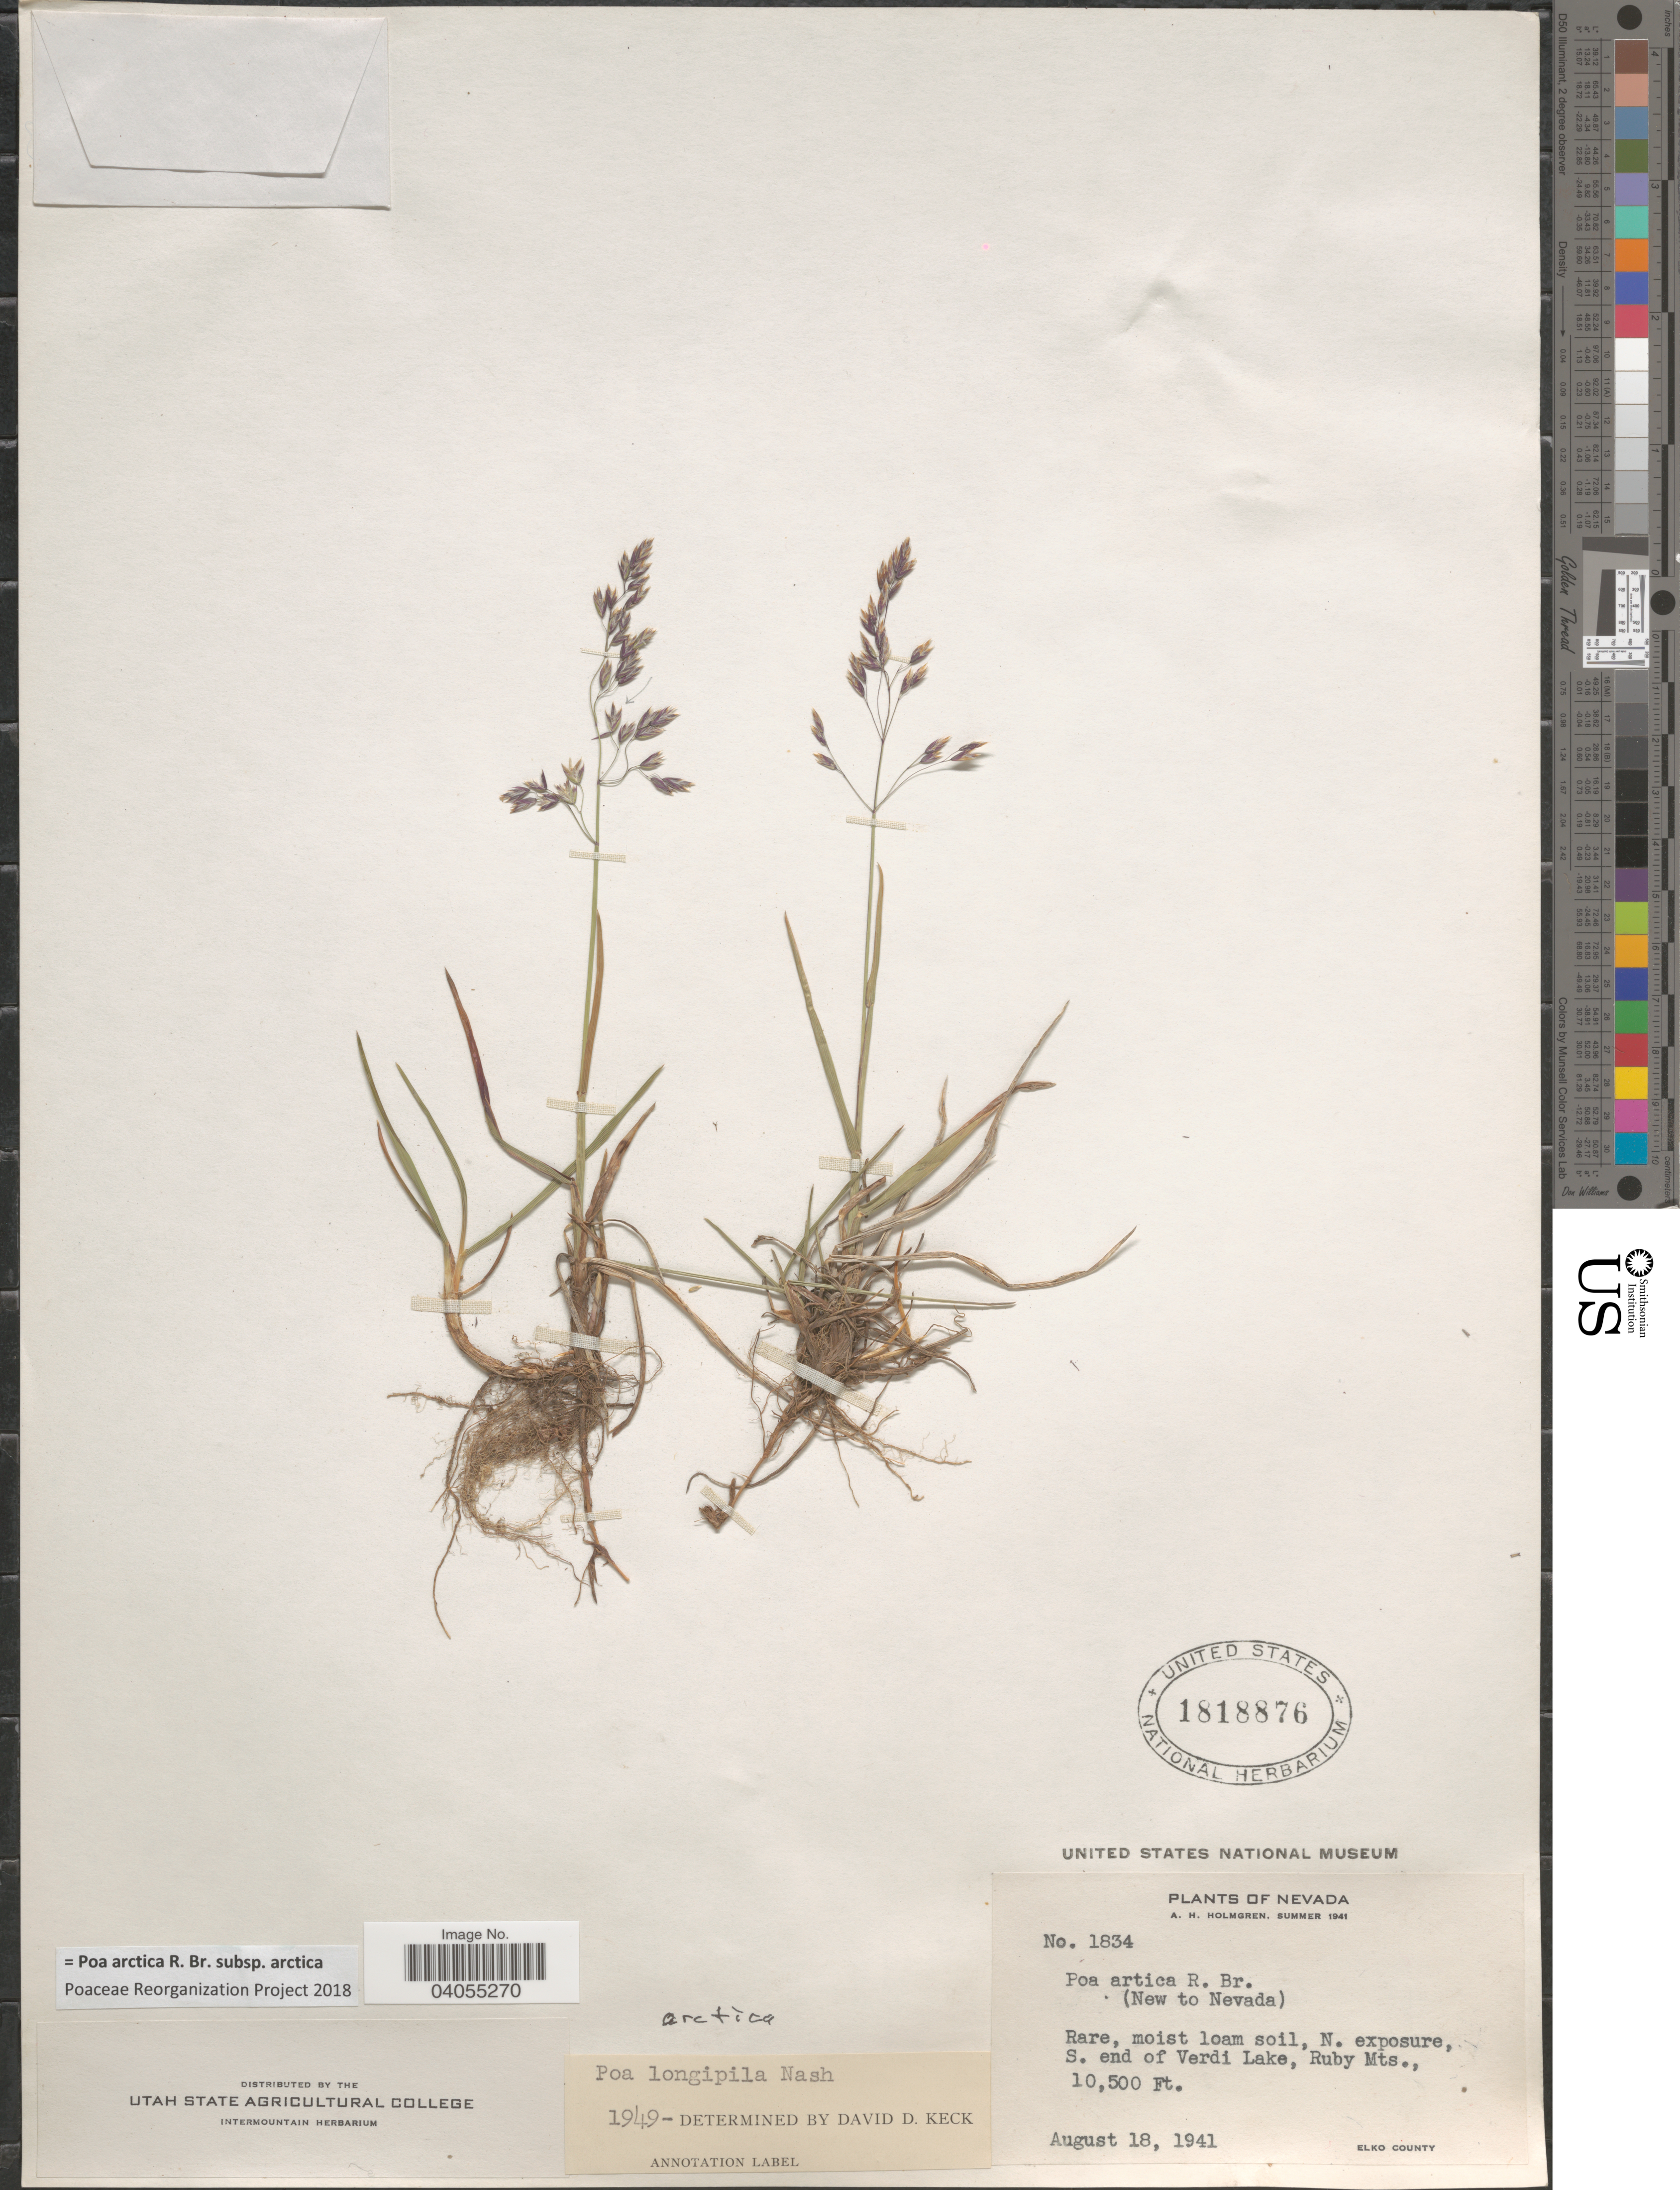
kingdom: Plantae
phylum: Tracheophyta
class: Liliopsida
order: Poales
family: Poaceae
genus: Poa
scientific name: Poa arctica subsp. arctica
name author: R. Br.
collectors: A. H. Holmgren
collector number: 1834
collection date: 1941-08-18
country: United States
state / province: Nevada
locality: N. exposure, S. end of Verdi Lake, Ruby Mts. Elko County.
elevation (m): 3200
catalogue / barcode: US 1818876